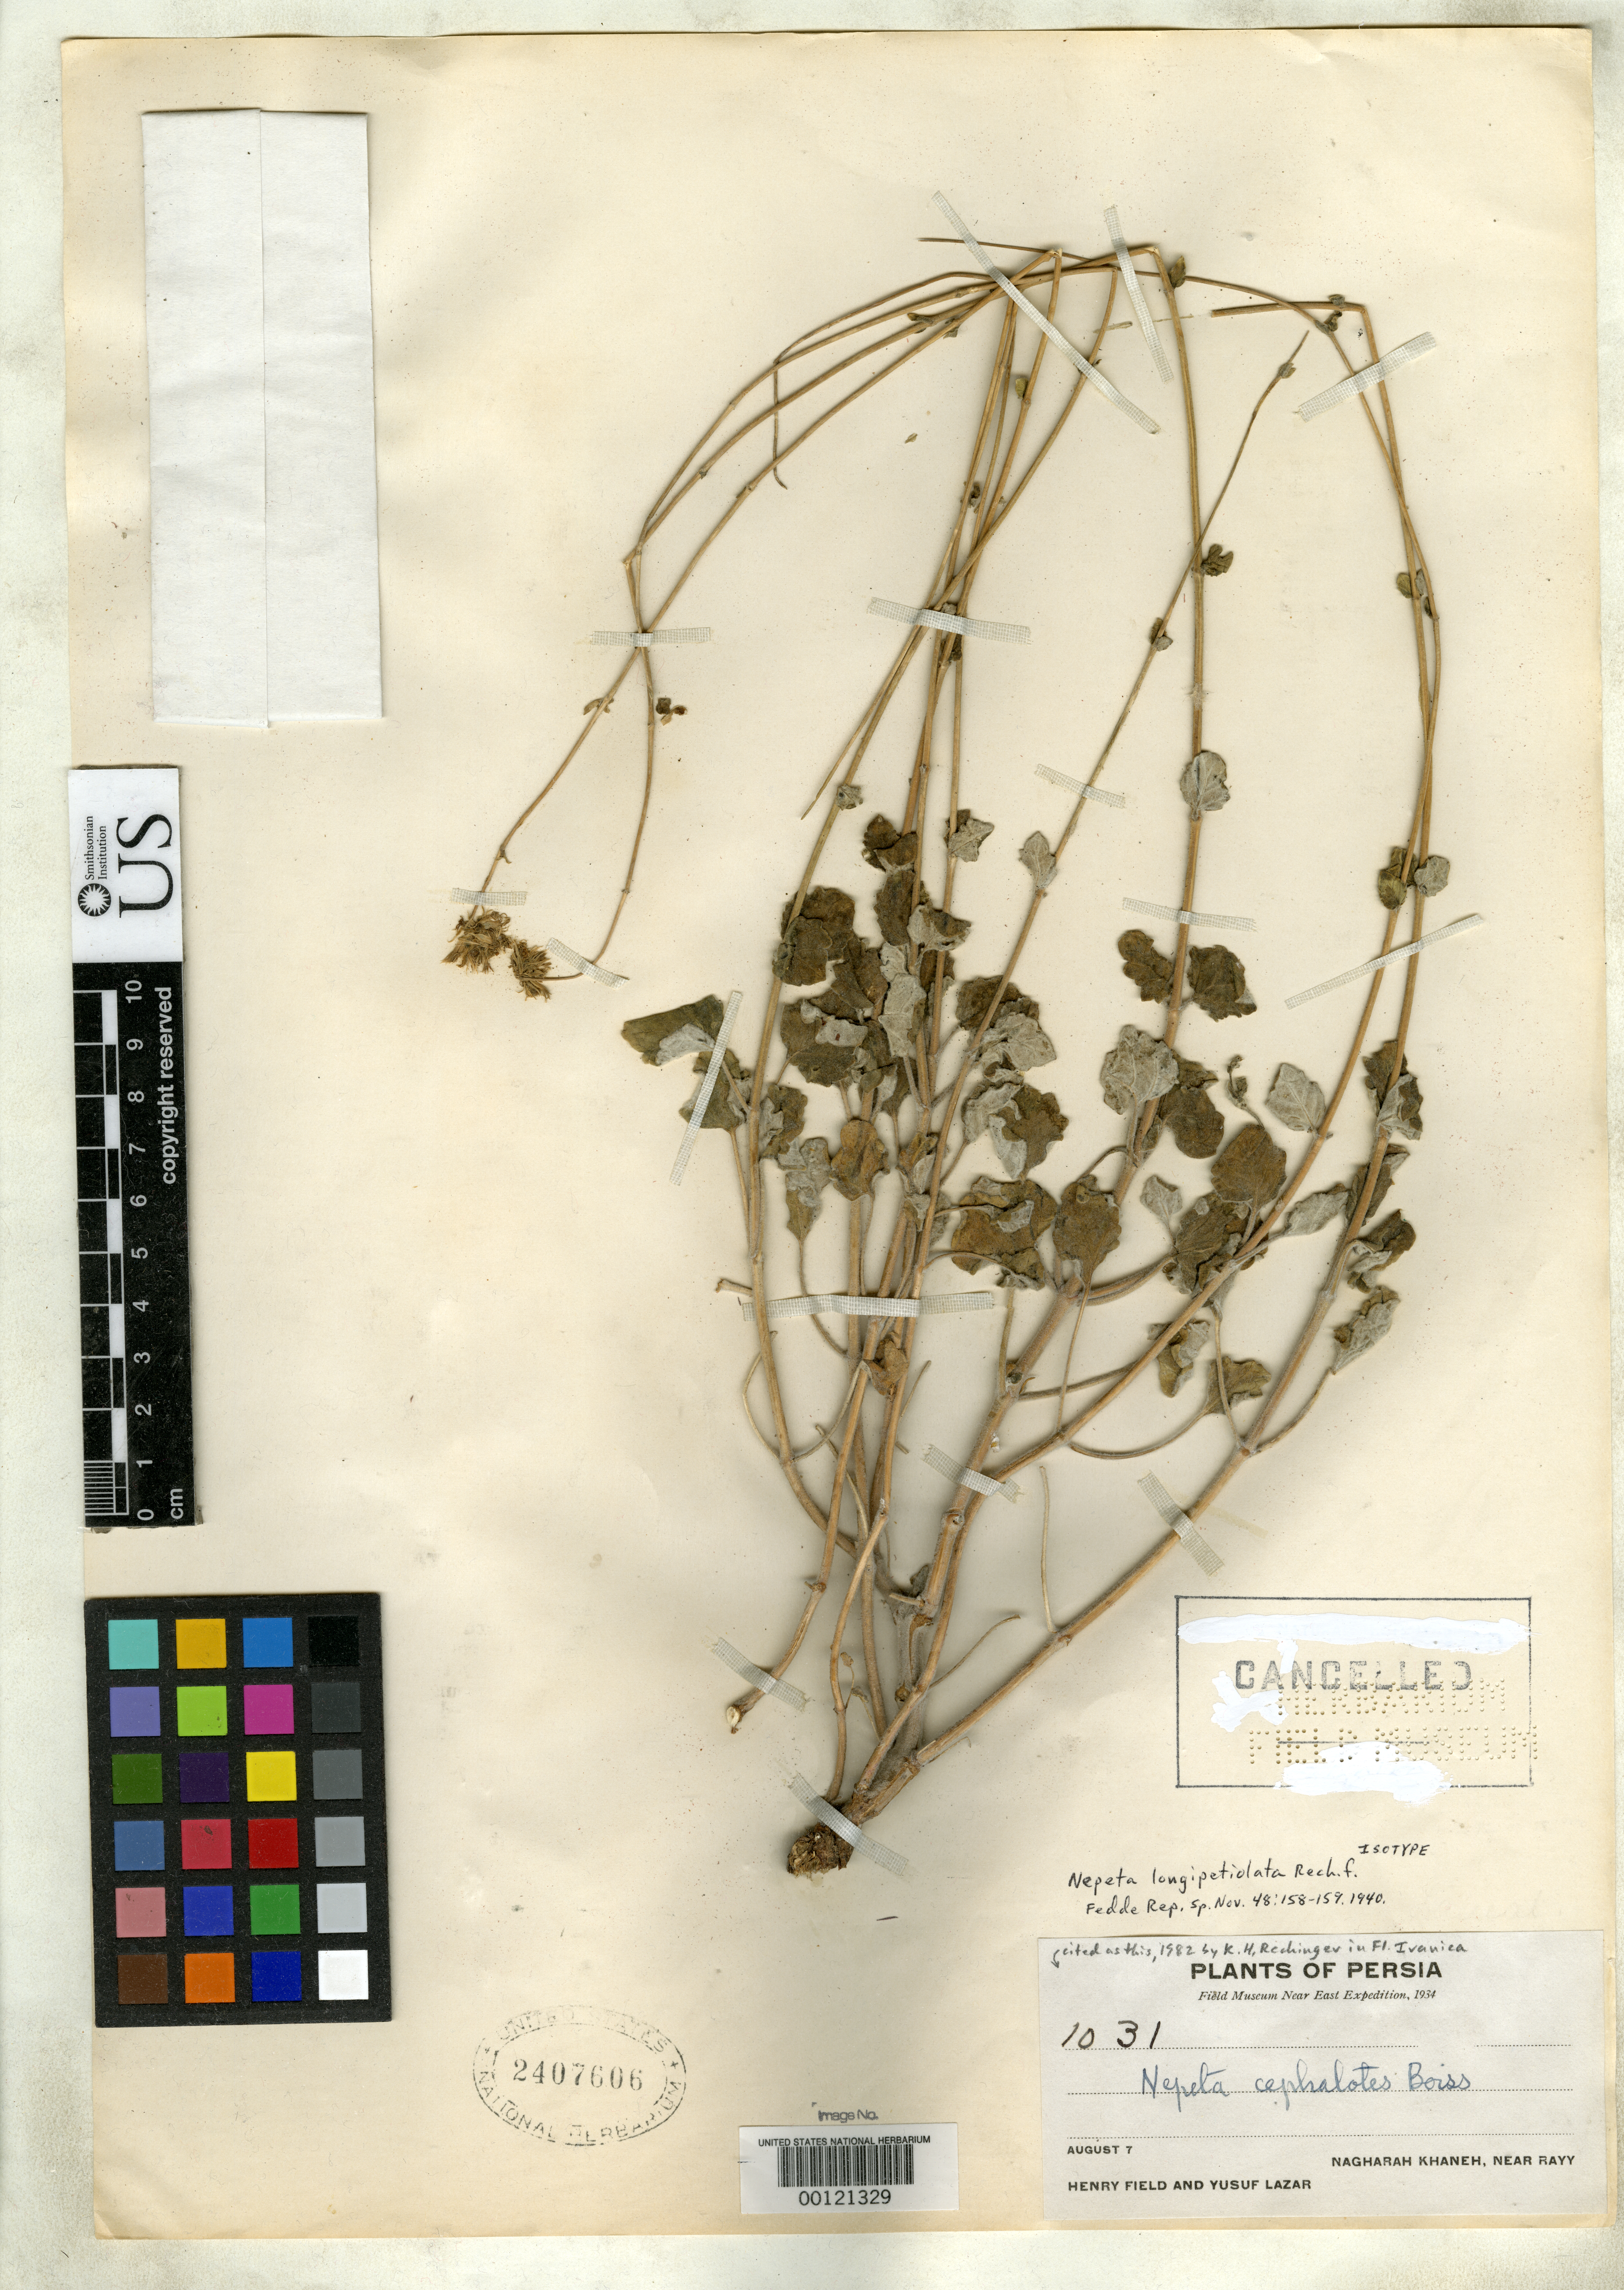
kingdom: Plantae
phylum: Tracheophyta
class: Magnoliopsida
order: Lamiales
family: Lamiaceae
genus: Nepeta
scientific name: Nepeta longipetiolata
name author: Rech. f.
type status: Isotype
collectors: H. Field & Y. Lazar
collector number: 1031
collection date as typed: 07 Aug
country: Iran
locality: Nagharah Khaneh near Ravy.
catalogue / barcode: US 2407606